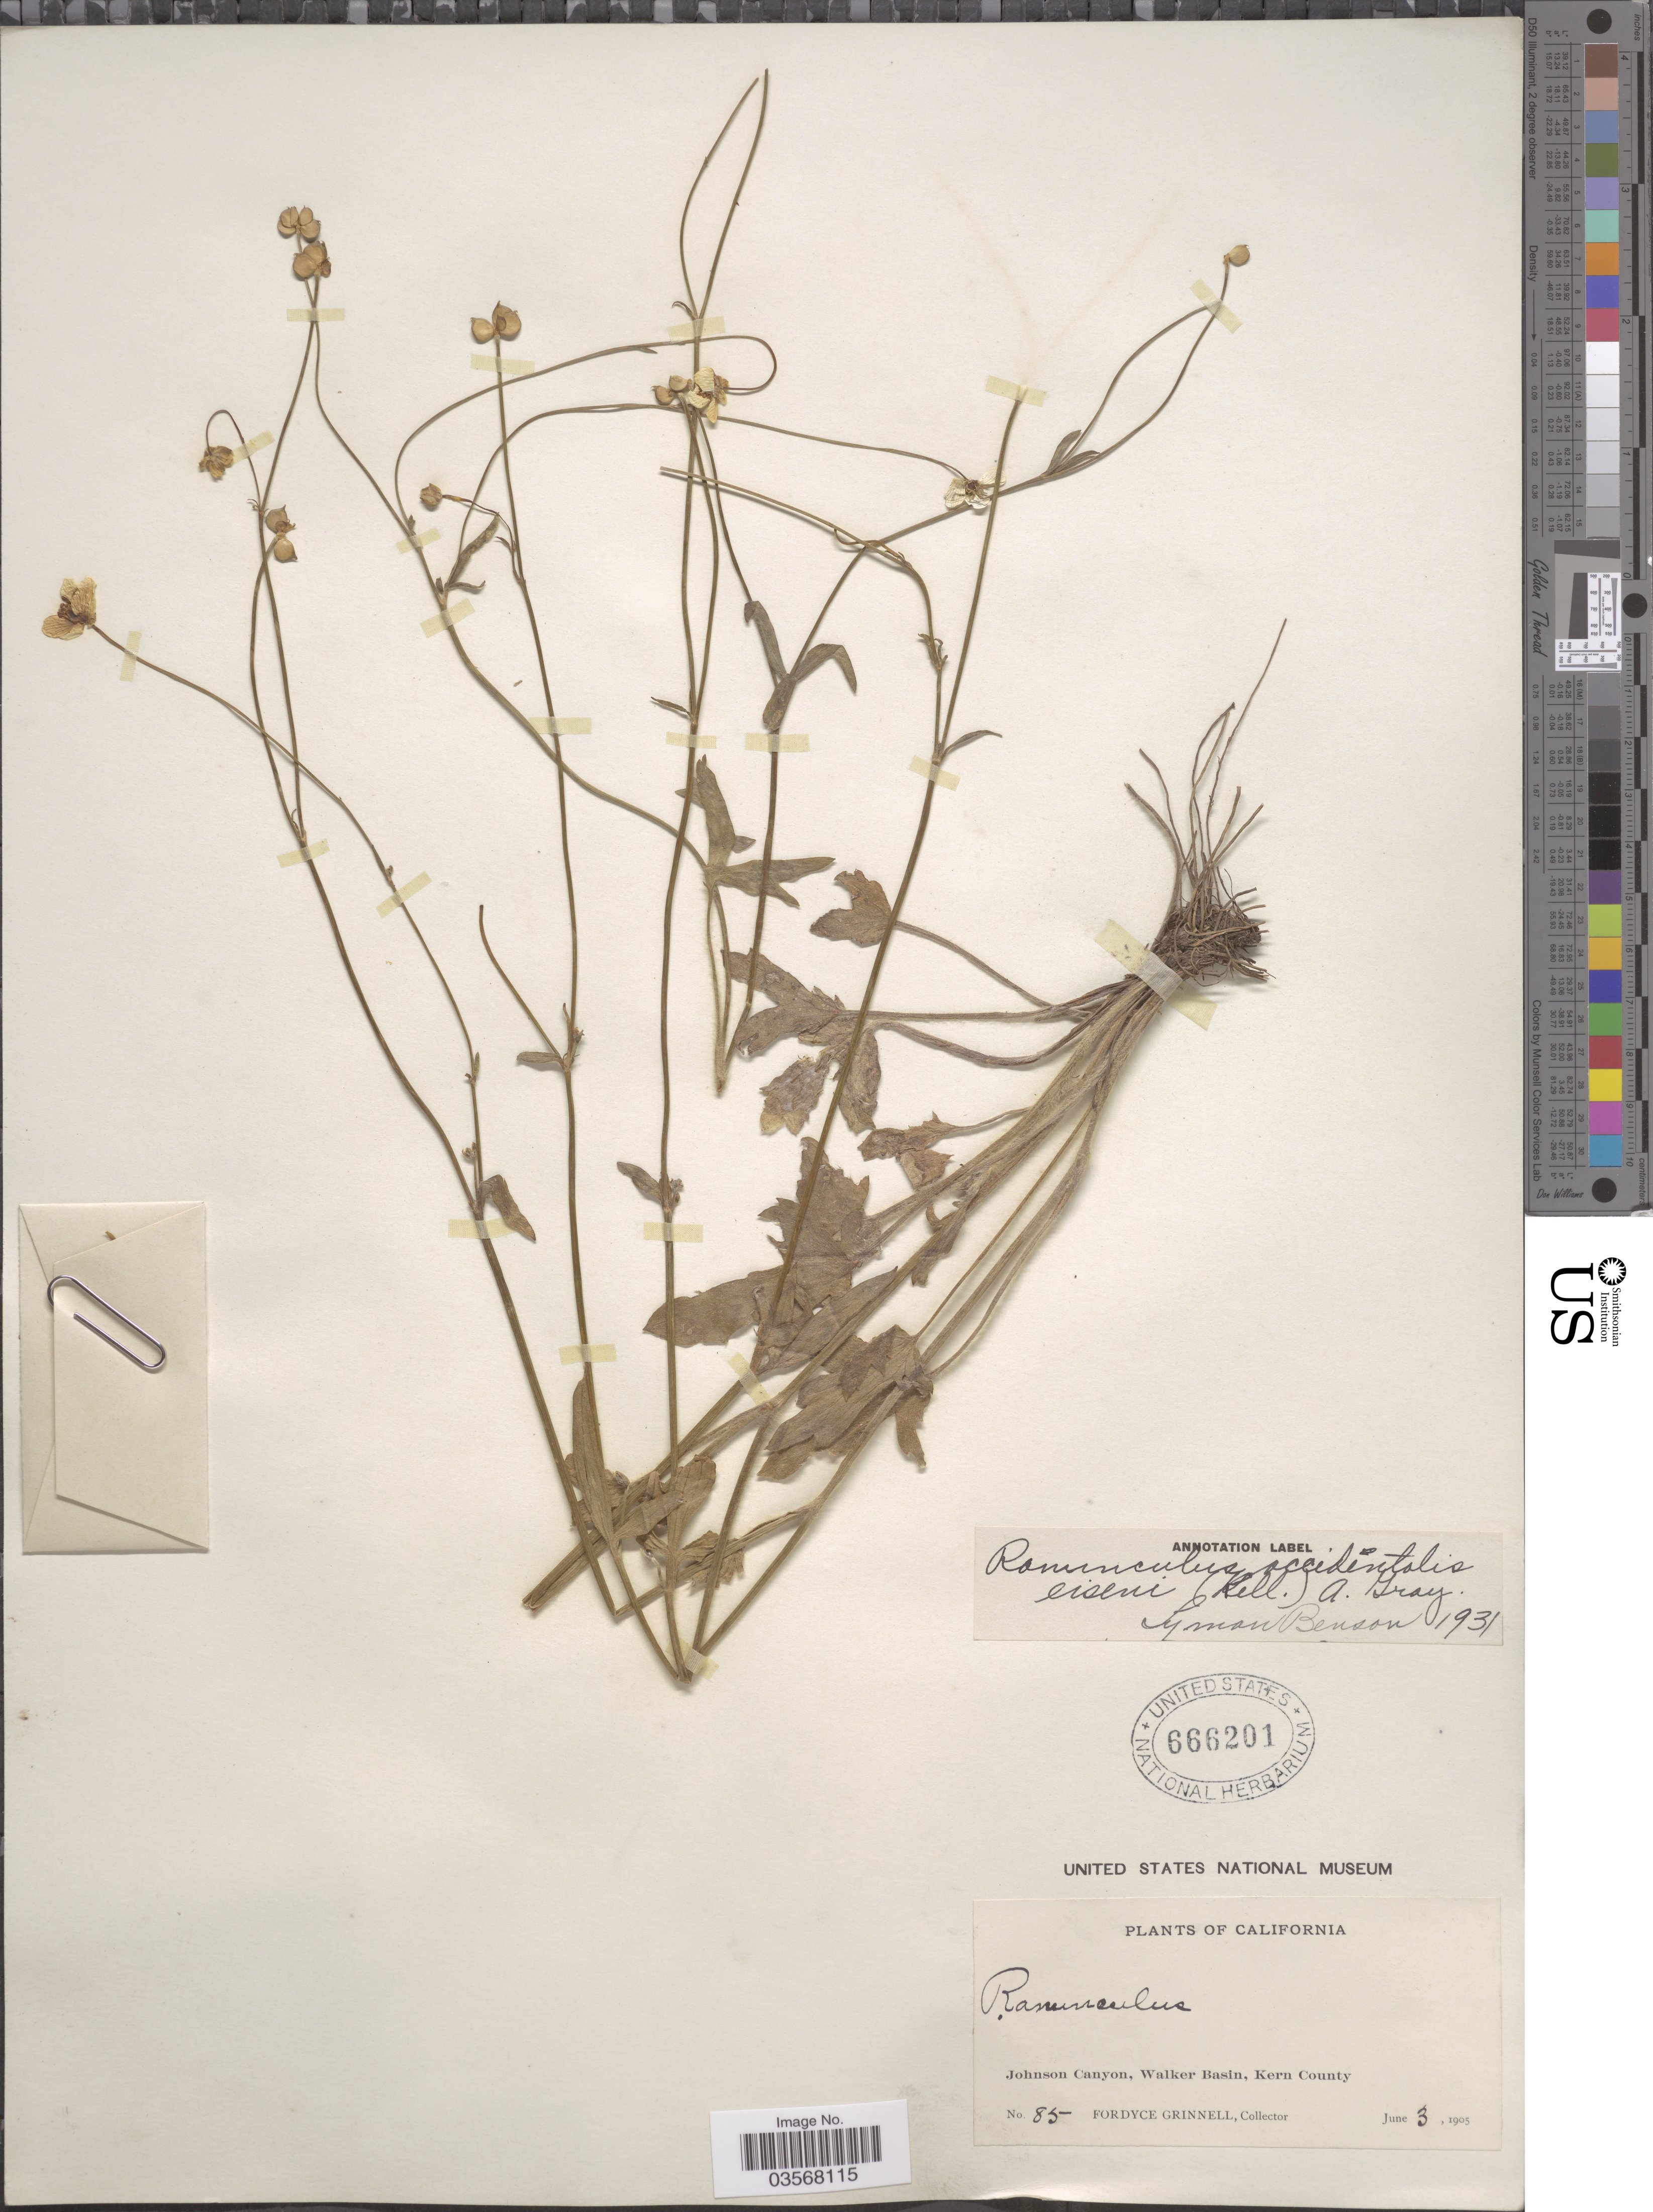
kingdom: Plantae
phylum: Tracheophyta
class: Magnoliopsida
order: Ranunculales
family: Ranunculaceae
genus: Ranunculus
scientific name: Ranunculus occidentalis var. eisenii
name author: Nutt.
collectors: F. Grinnell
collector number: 85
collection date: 1905-06-03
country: United States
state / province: California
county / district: Kern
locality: Johnson Canyon, Walker Basin, Kern County.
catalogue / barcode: US 666201